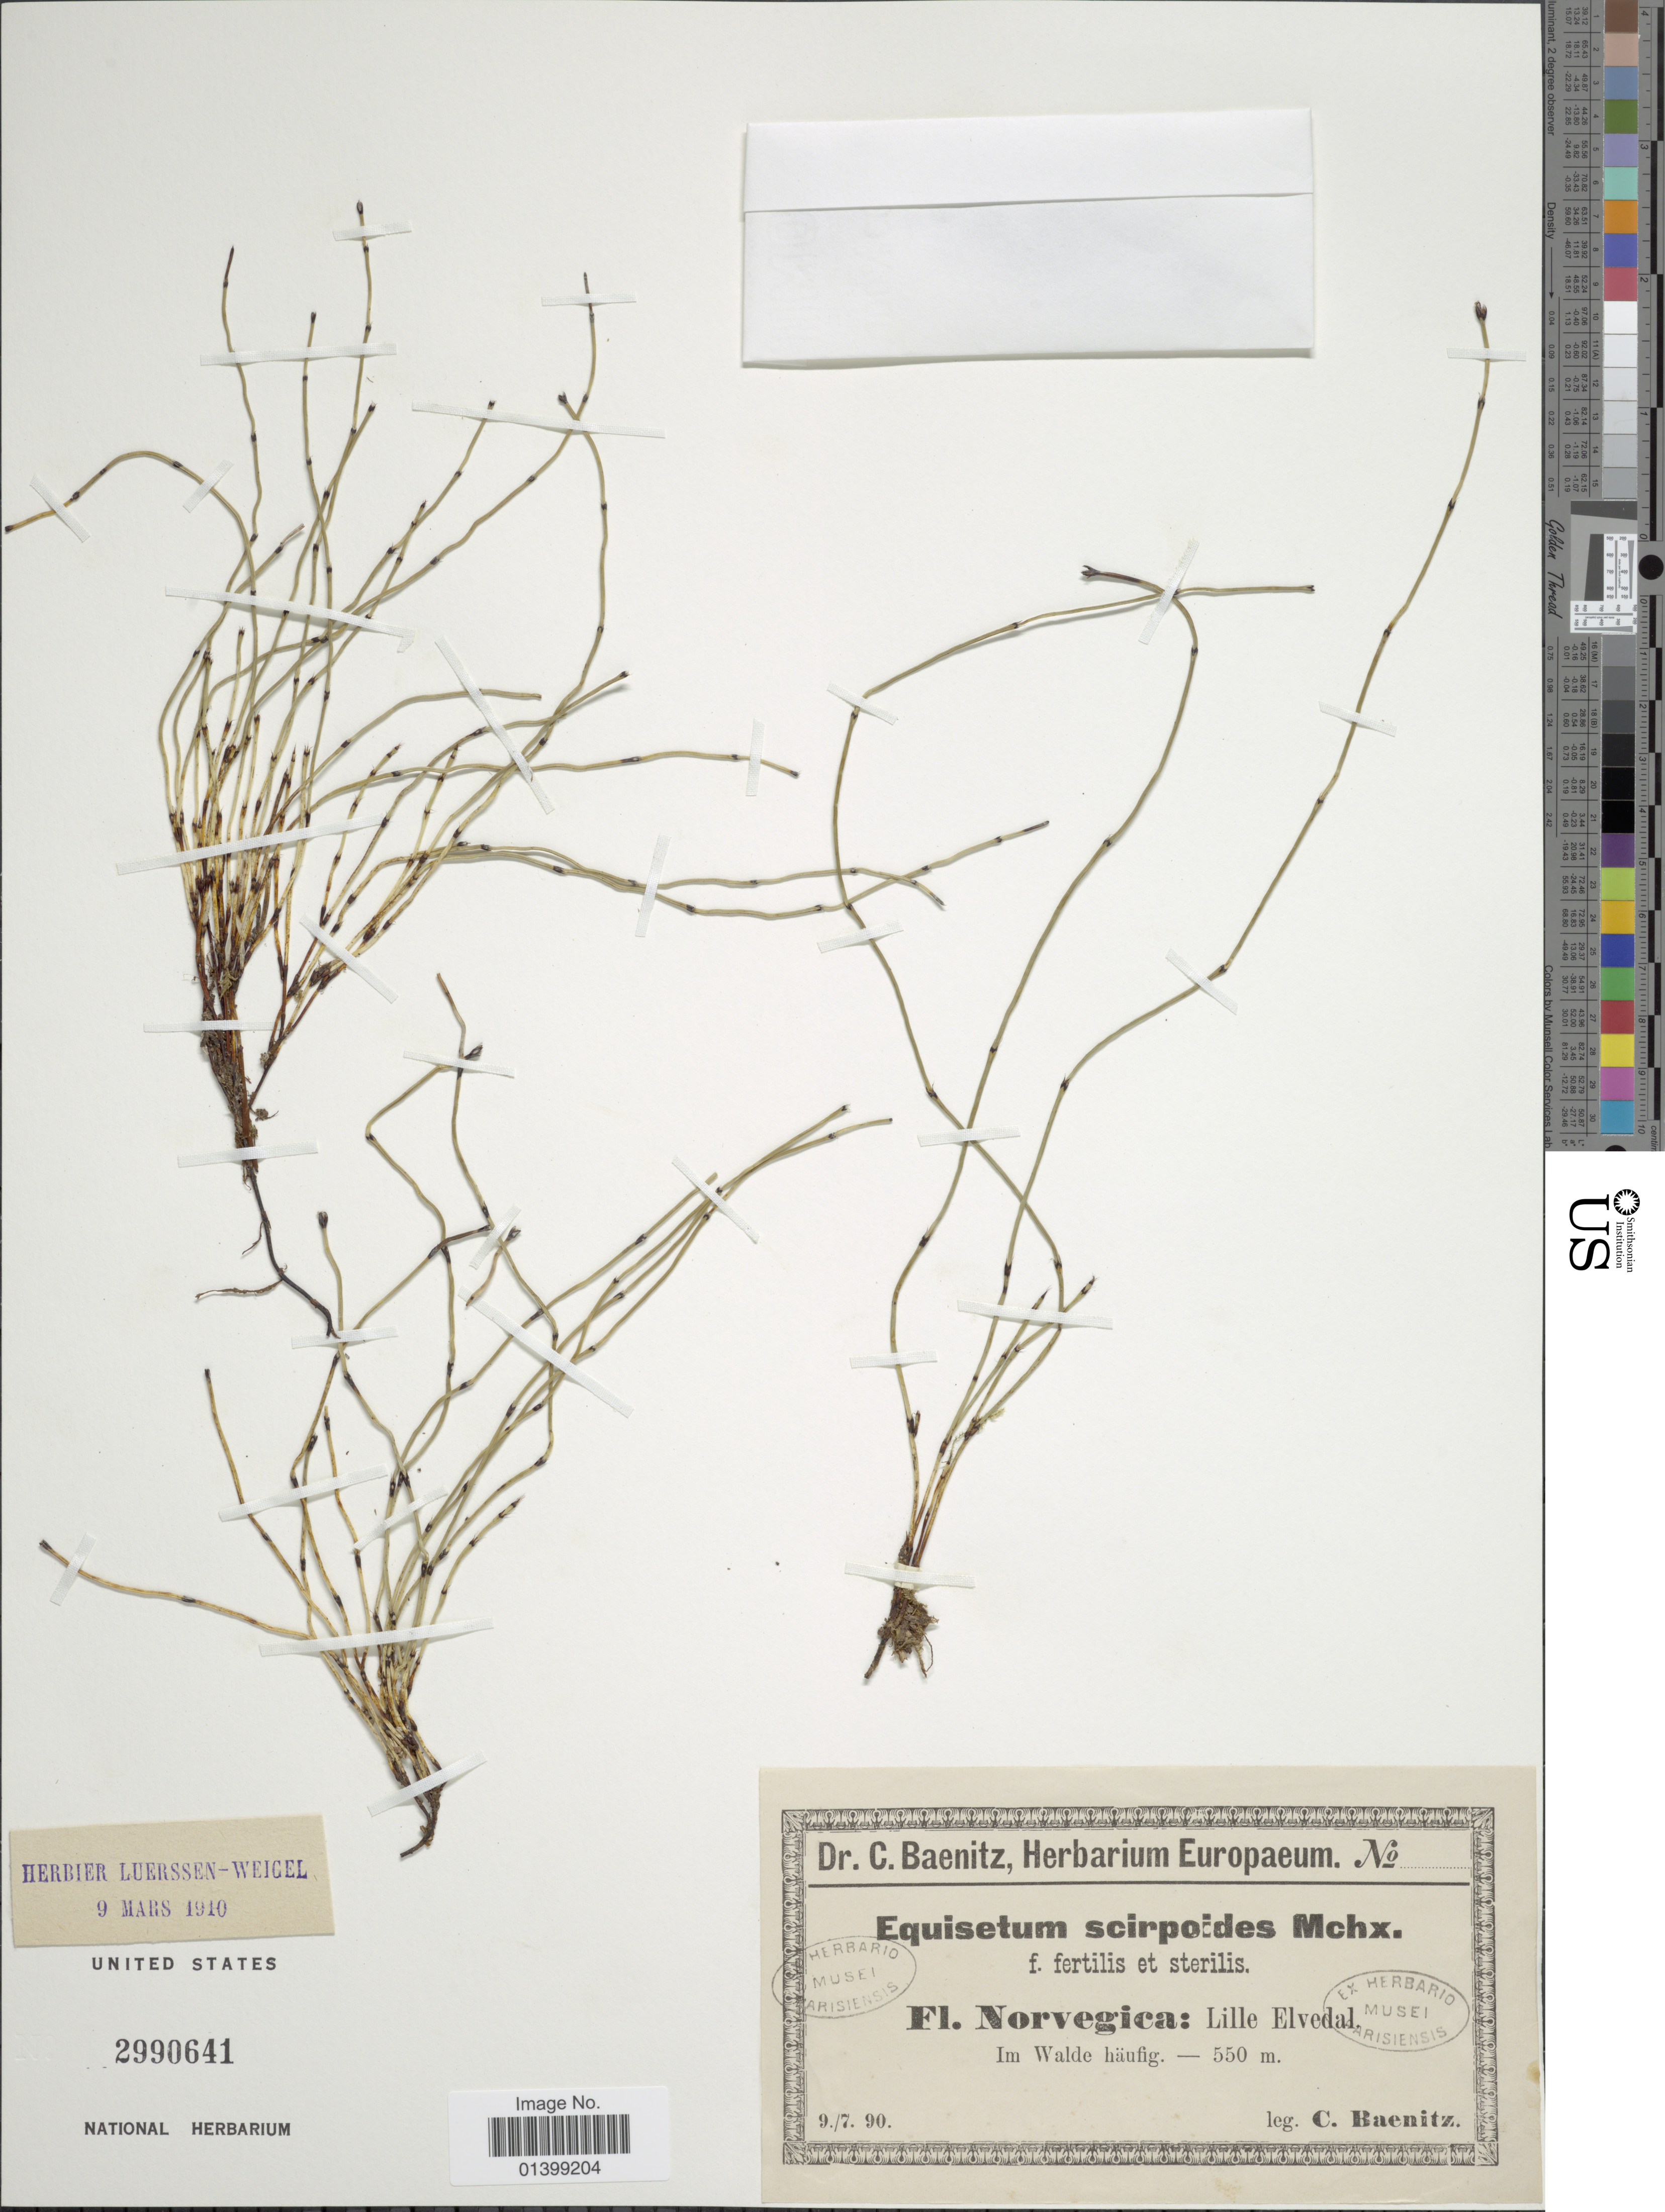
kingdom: Plantae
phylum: Tracheophyta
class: Polypodiopsida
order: Equisetales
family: Equisetaceae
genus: Equisetum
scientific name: Equisetum scirpoides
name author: Michx.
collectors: C. G. Baenitz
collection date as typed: Transcribed d/m/y: 9/7/90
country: Norway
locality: Lille Elvedal, Im Walde häufig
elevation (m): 550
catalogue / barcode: US 2990641